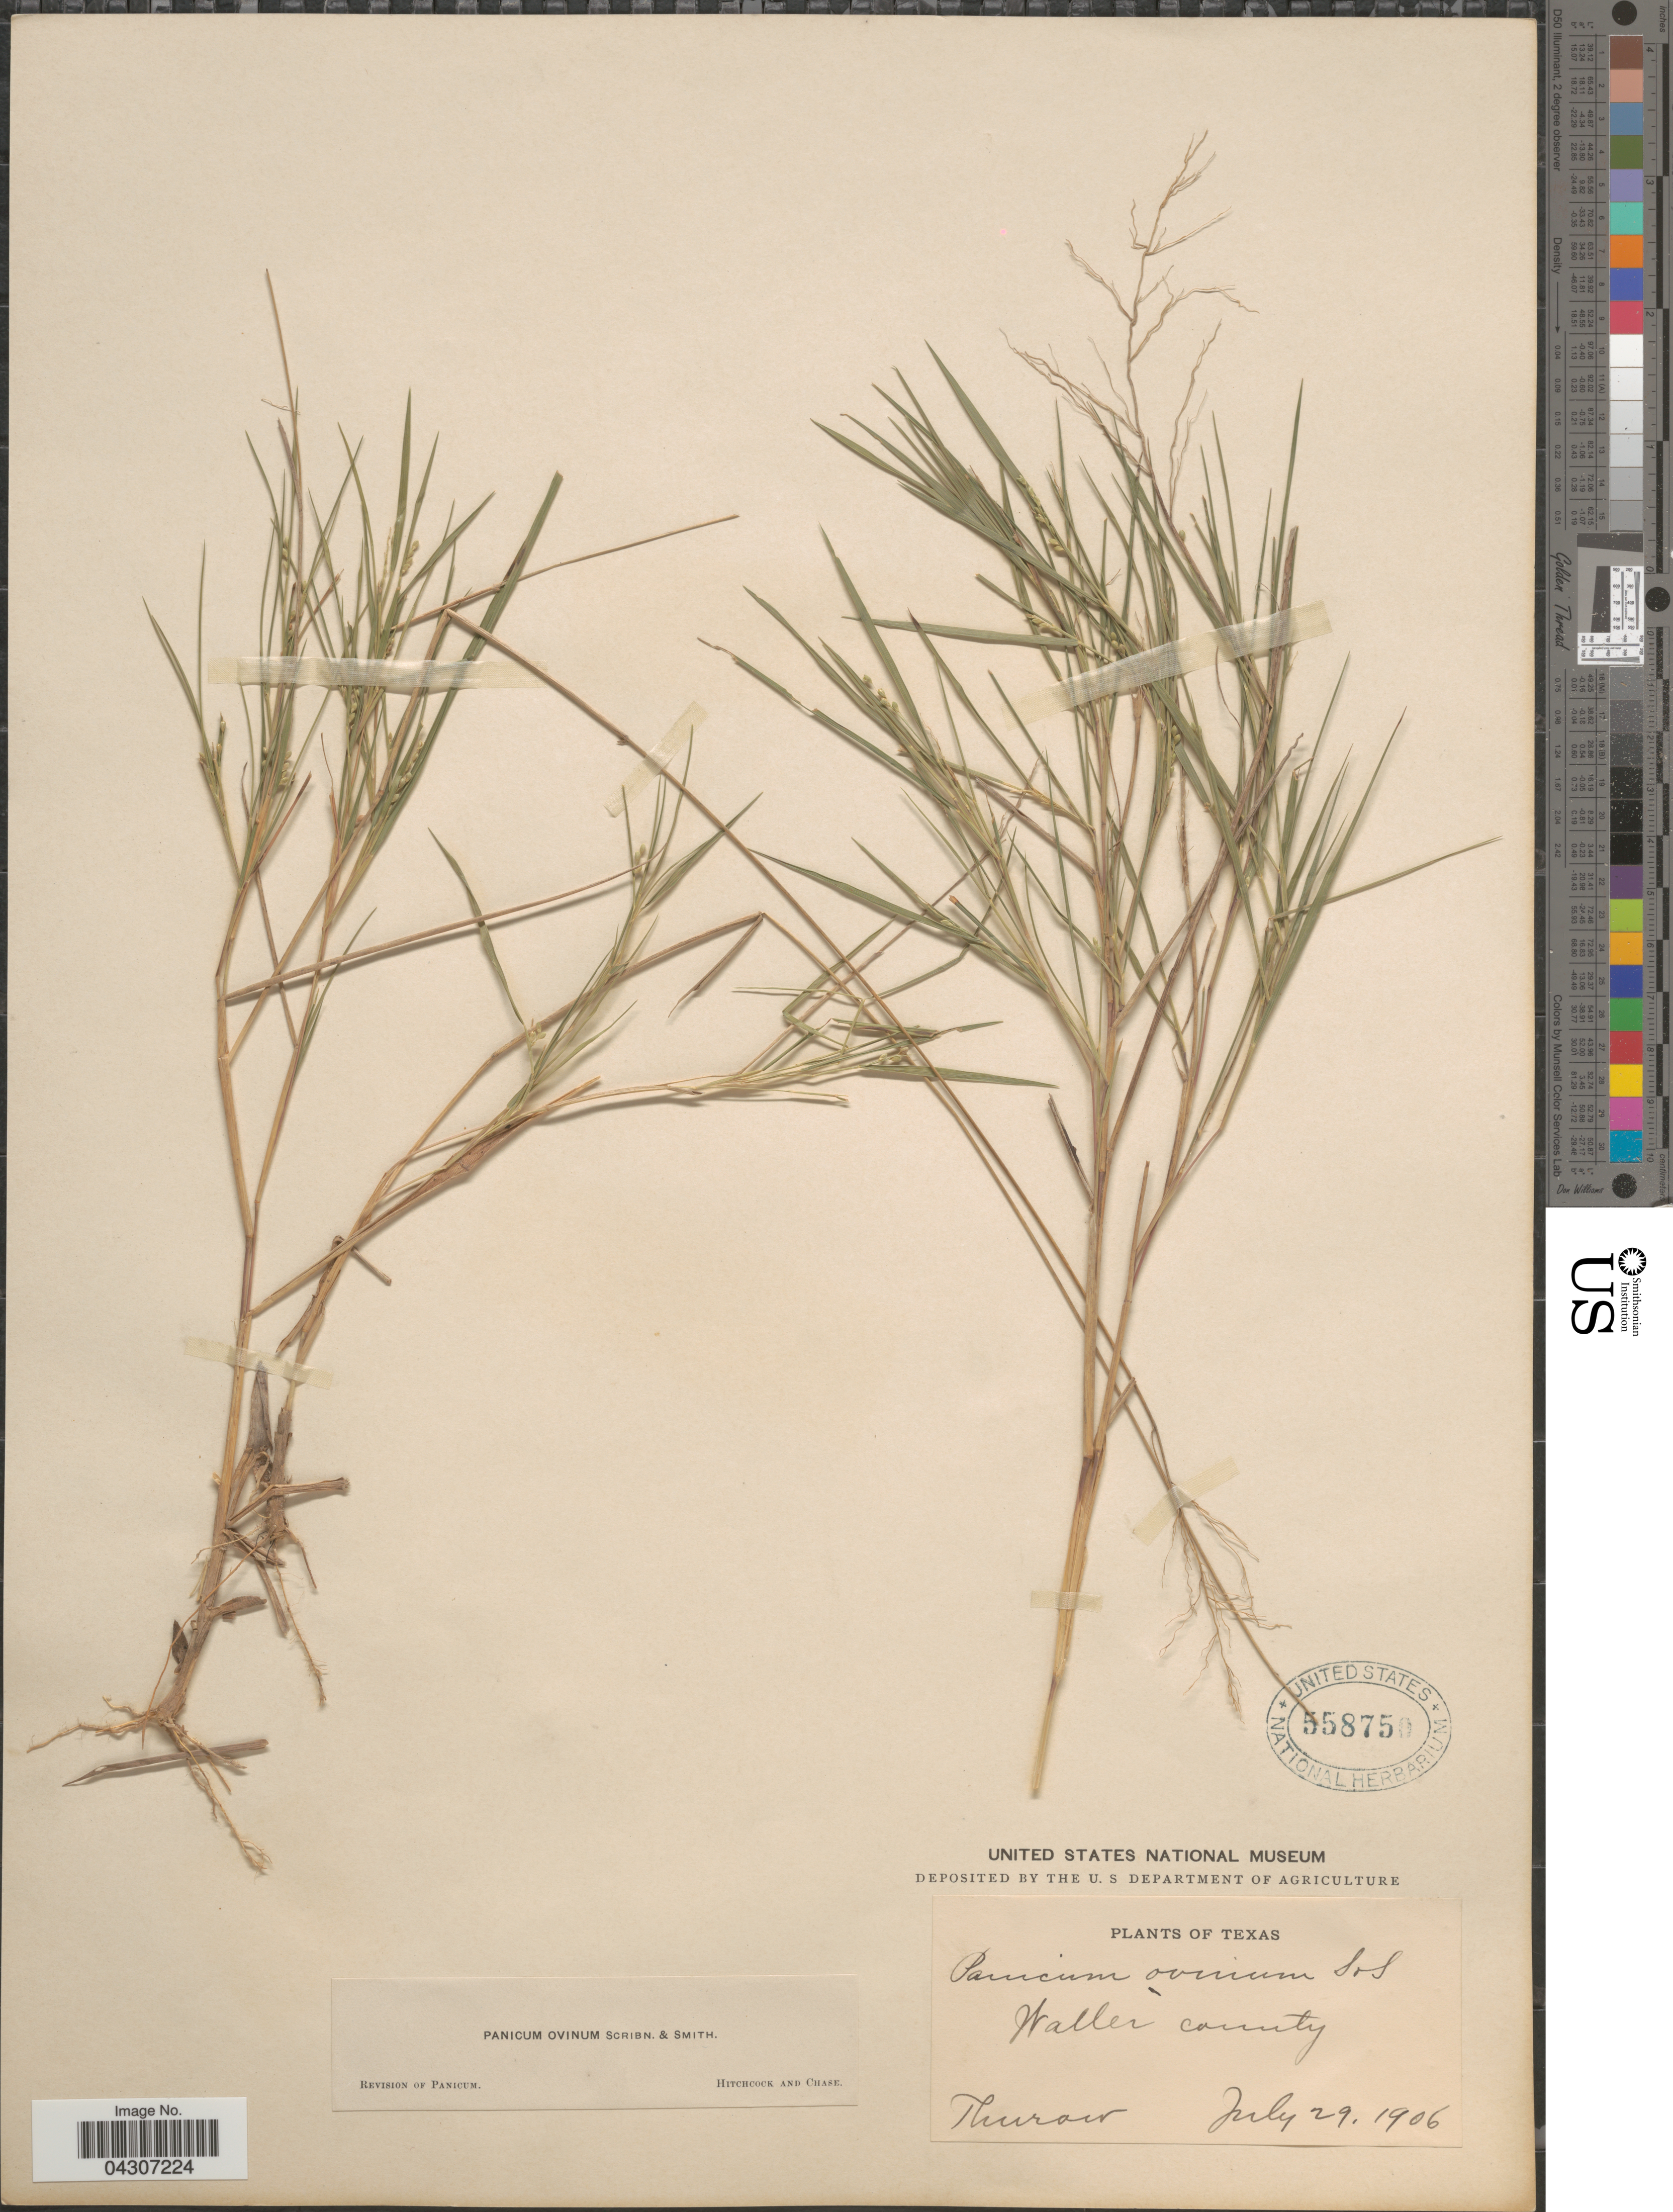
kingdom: Plantae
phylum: Tracheophyta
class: Liliopsida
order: Poales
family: Poaceae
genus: Dichanthelium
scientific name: Dichanthelium aciculare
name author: (Desv. ex Poir.) Gould & C.A. Clark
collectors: Thurow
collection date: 1906-07-29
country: United States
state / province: Texas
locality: Waller County.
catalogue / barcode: US 558750